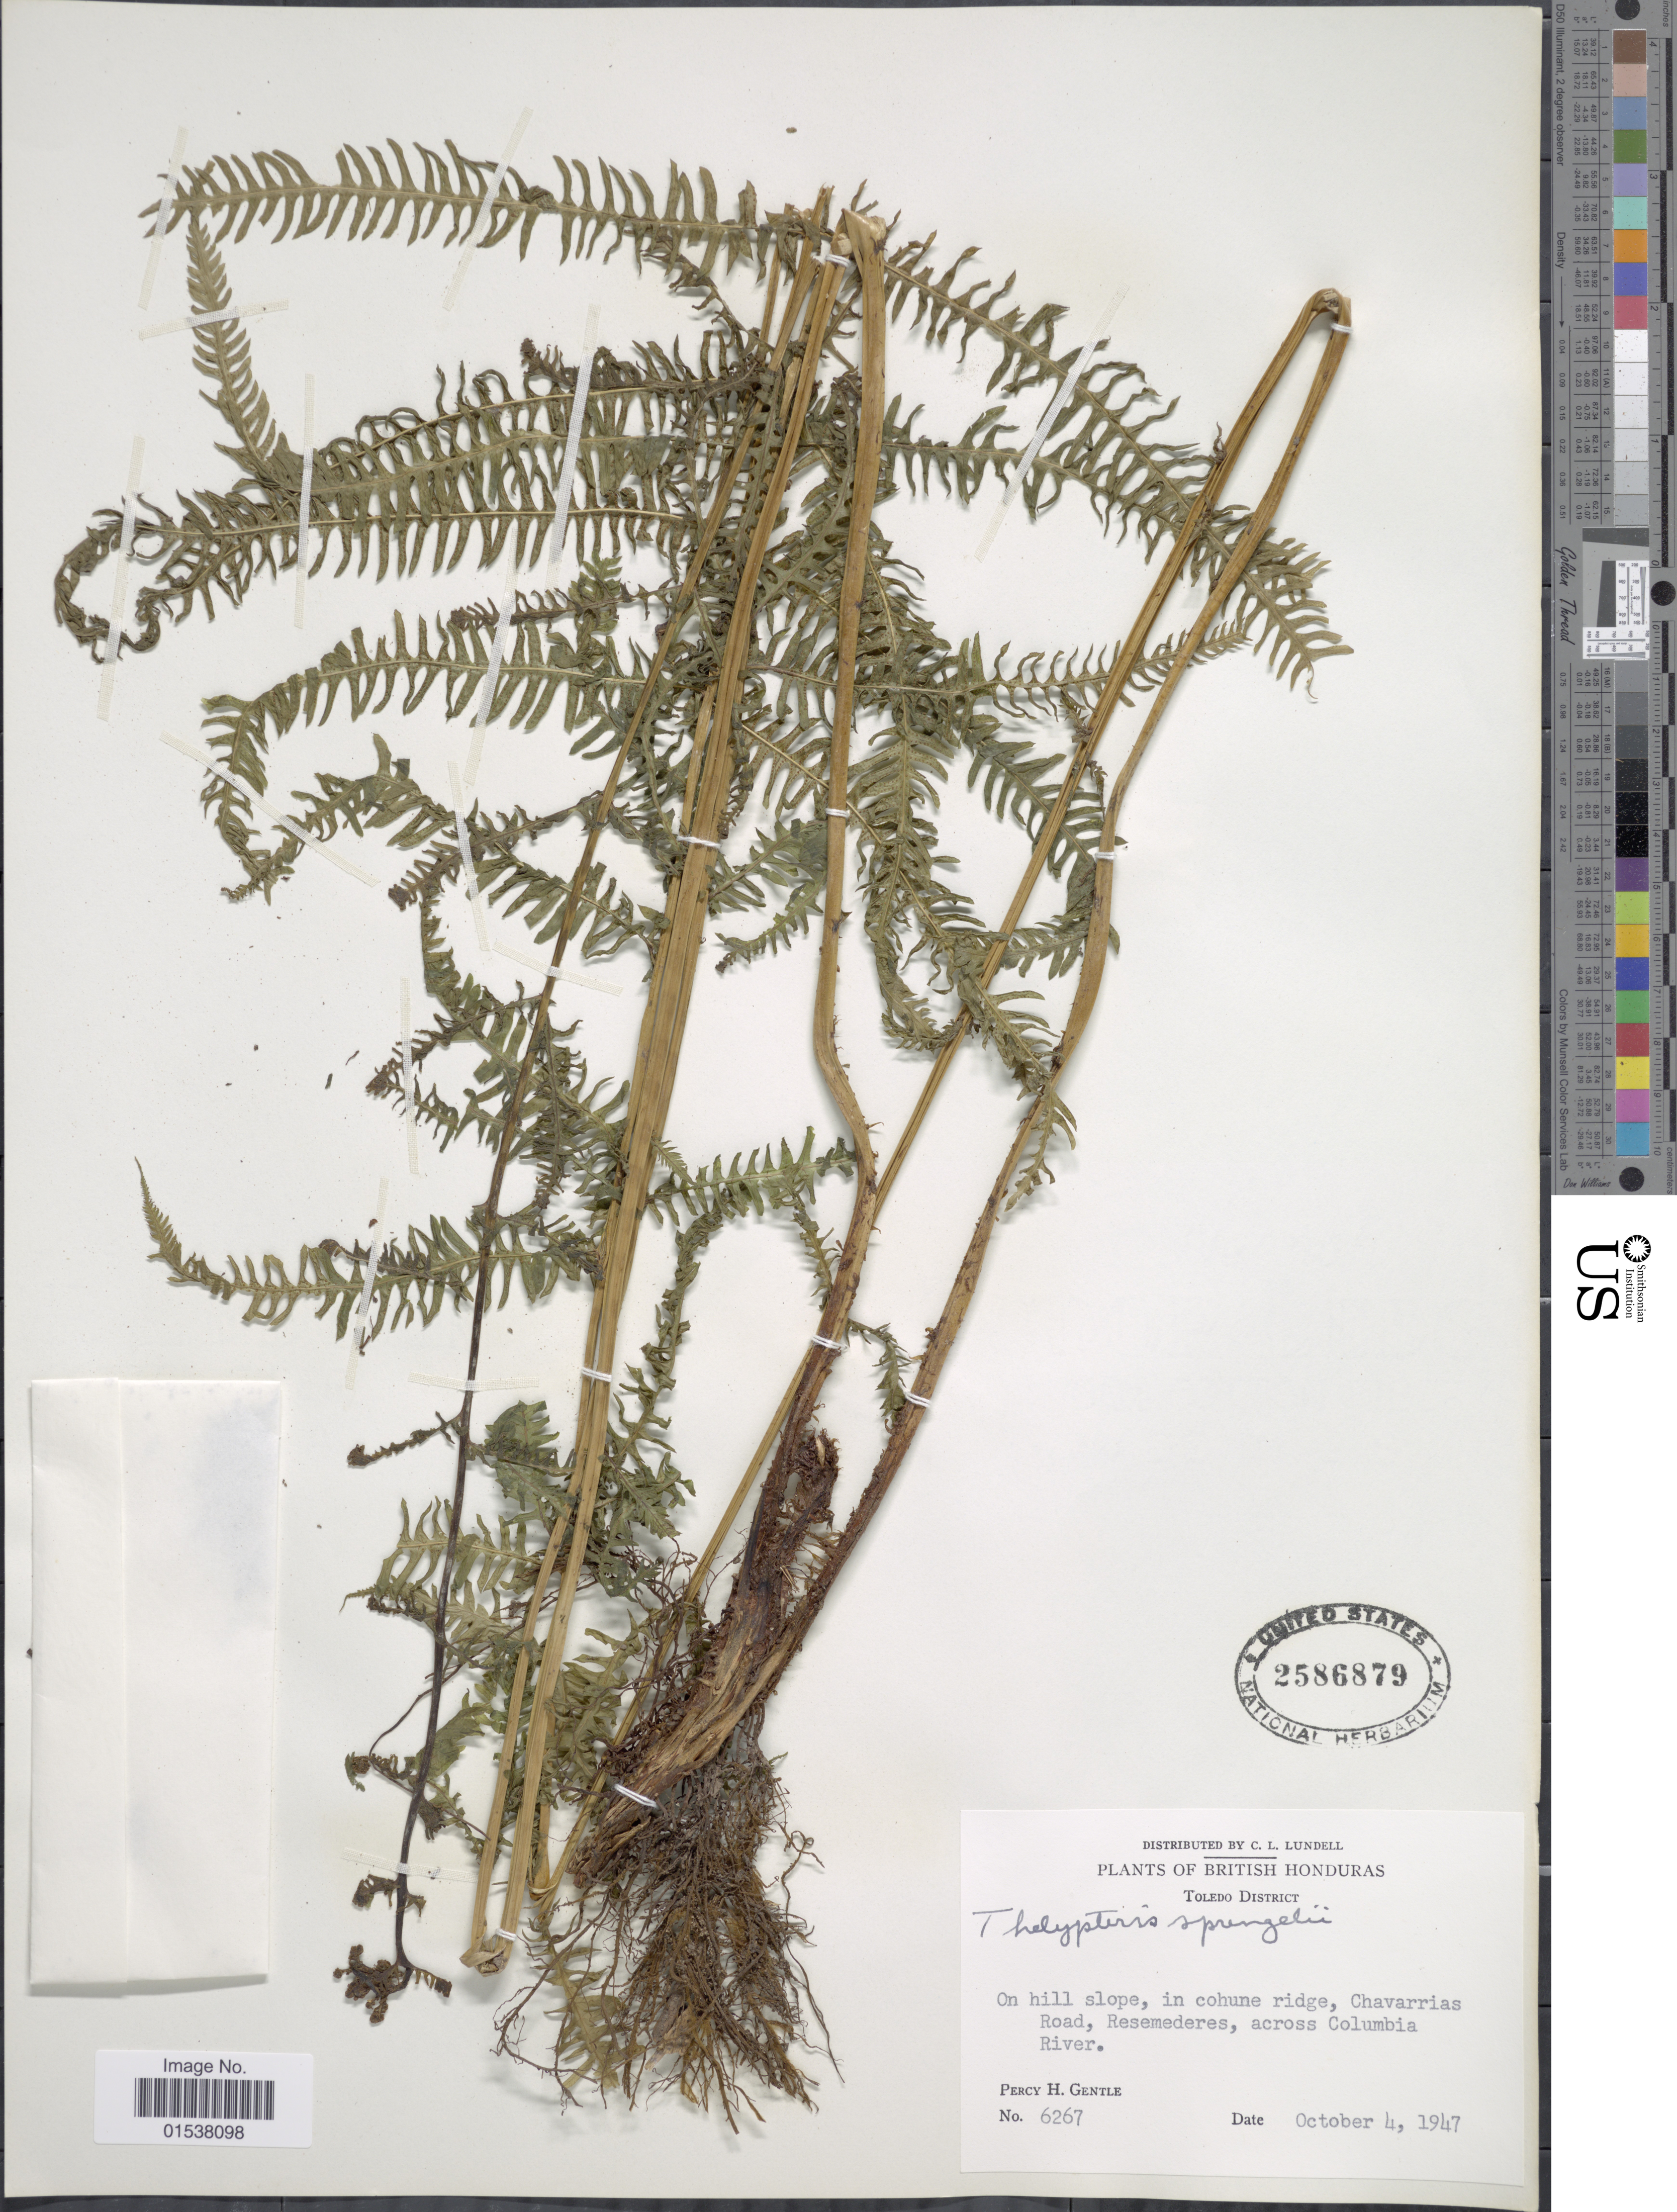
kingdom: Plantae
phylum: Tracheophyta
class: Polypodiopsida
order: Polypodiales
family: Thelypteridaceae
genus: Amauropelta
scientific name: Amauropelta balbisii (Spreng.) comb. nov., ined. 2015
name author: (Spreng.)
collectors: P. H. Gentle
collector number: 6267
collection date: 1947-10-04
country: Belize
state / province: Toledo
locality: British Honduras, Toledo District, on hill slope, in cohune ridge, Chavarrias Roas, Resemederes, across Columbia River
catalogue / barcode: US 2586879